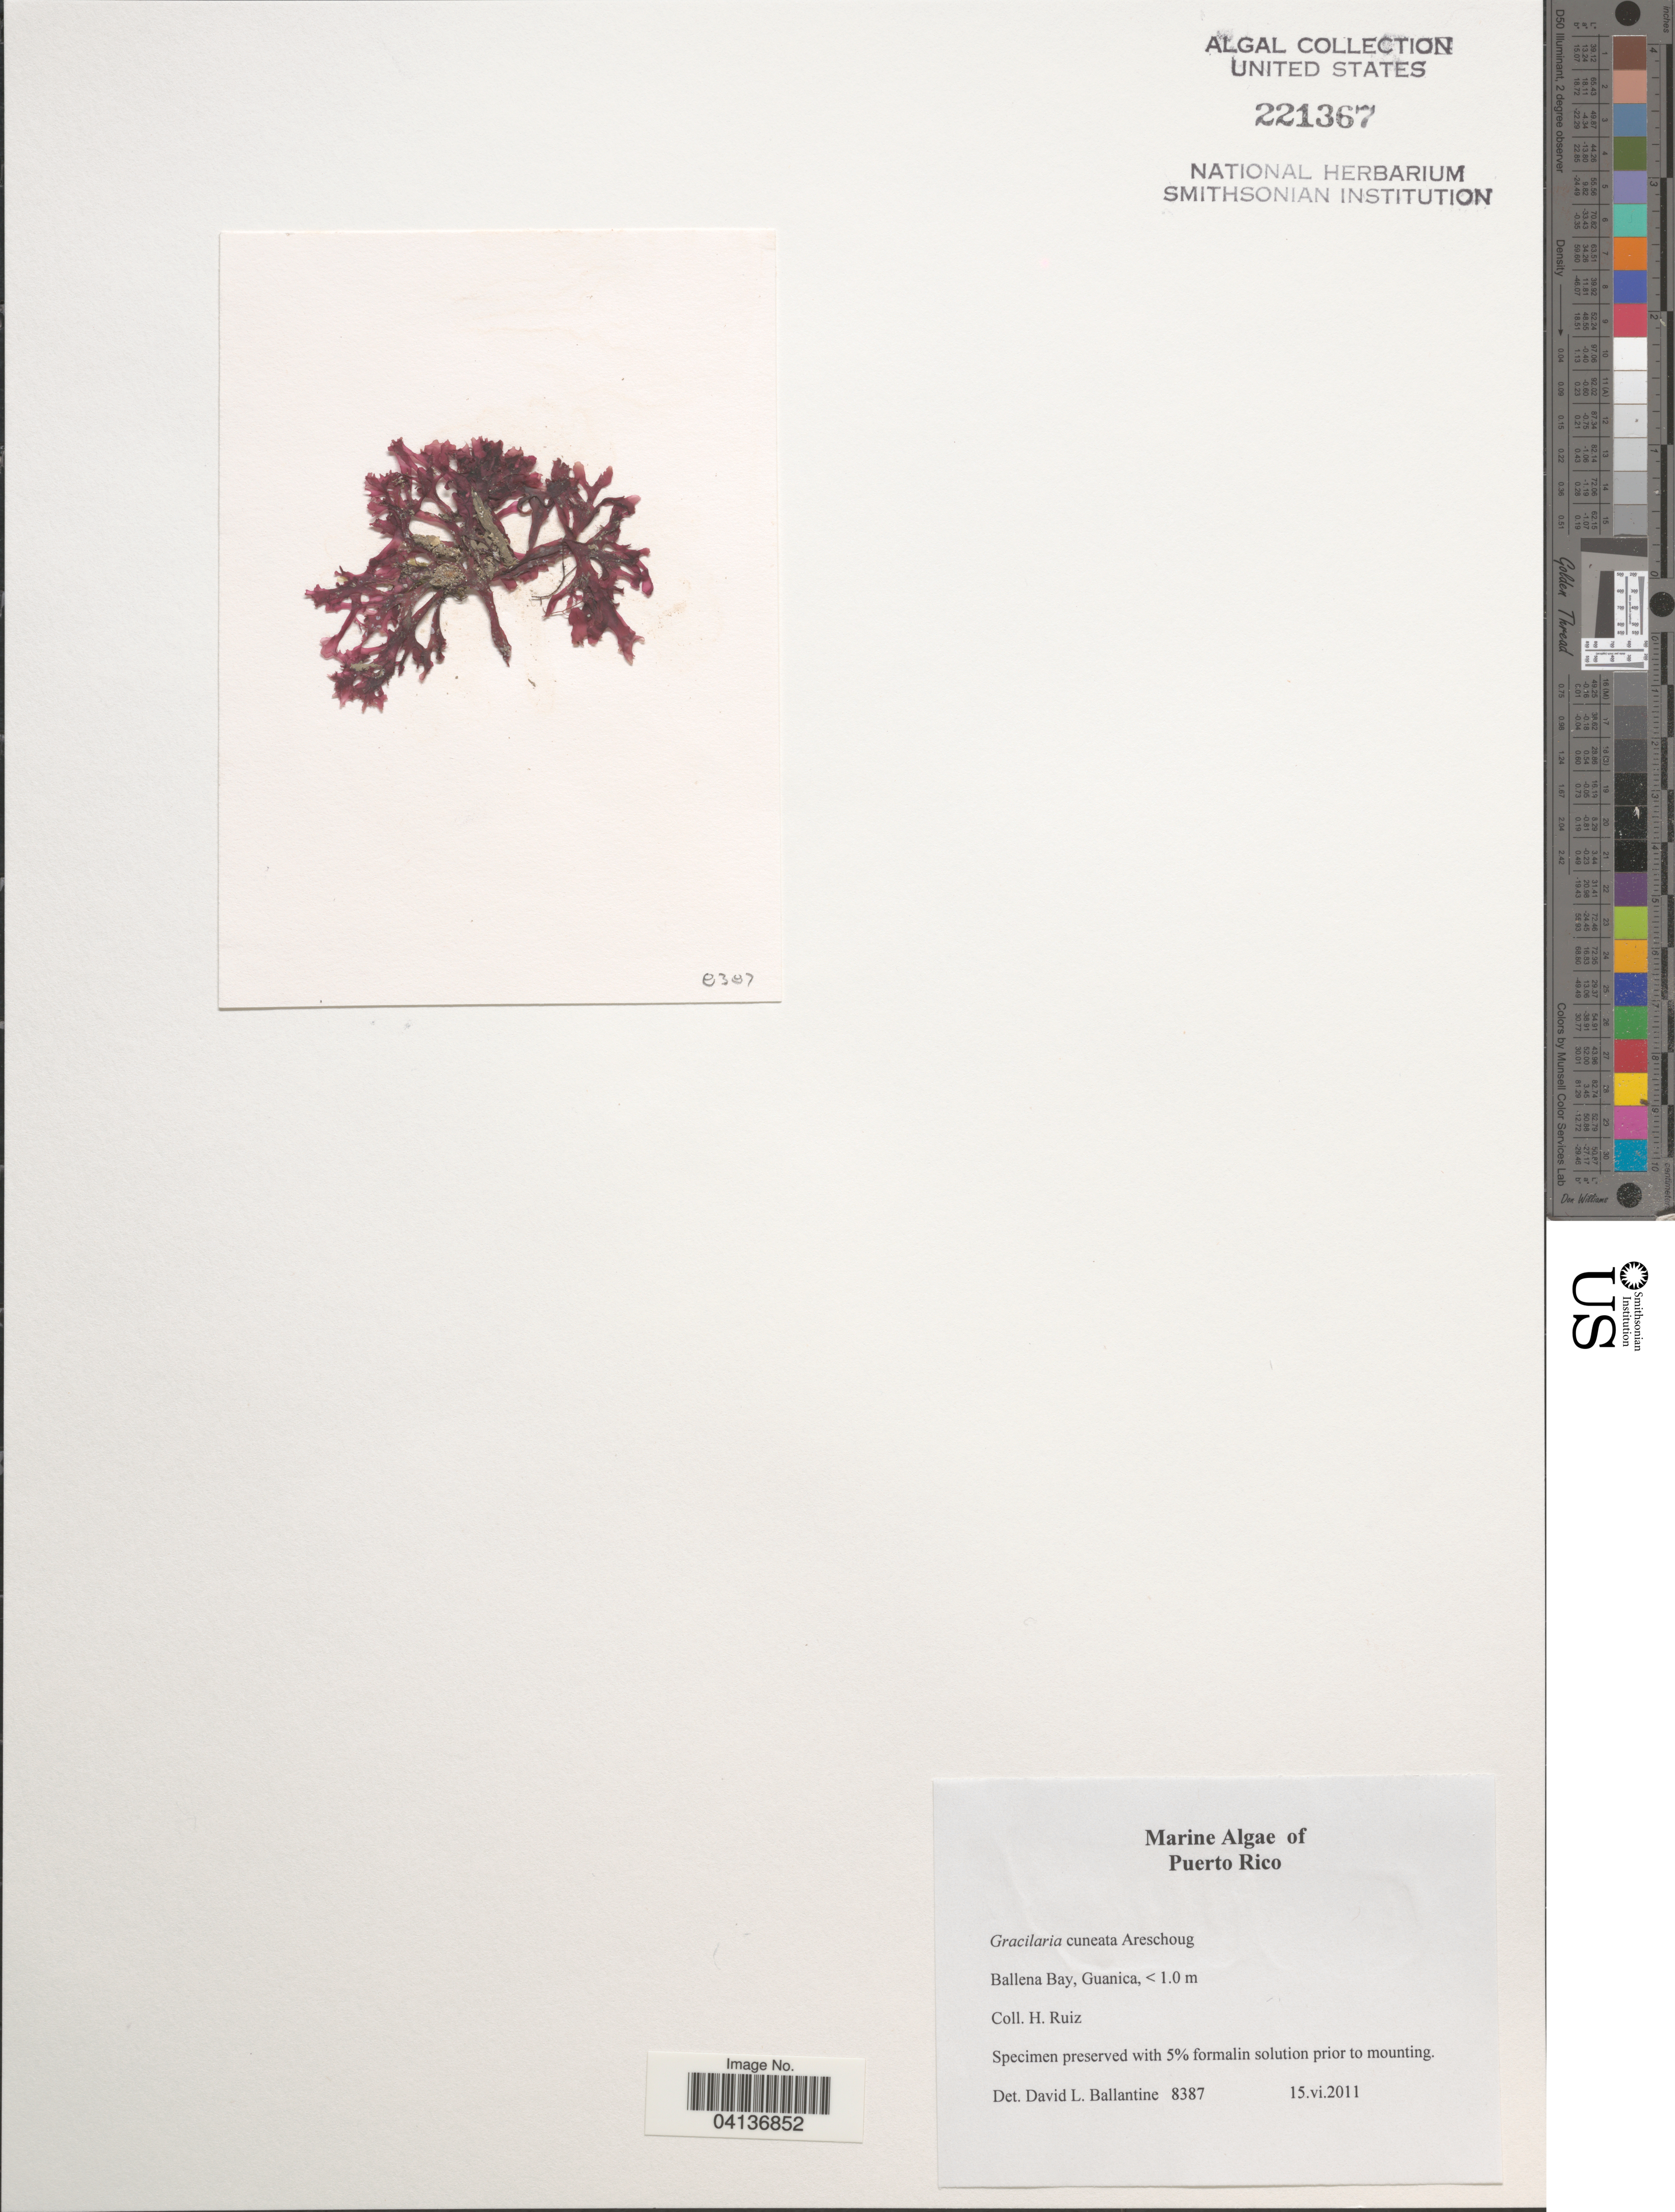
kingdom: Plantae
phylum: Rhodophyta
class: Florideophyceae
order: Gracilariales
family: Gracilariaceae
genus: Gracilaria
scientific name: Gracilaria cuneata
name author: Aresch.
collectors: H. Ruiz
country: Puerto Rico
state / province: Guánica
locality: Ballena Bay.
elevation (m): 1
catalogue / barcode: US 221367